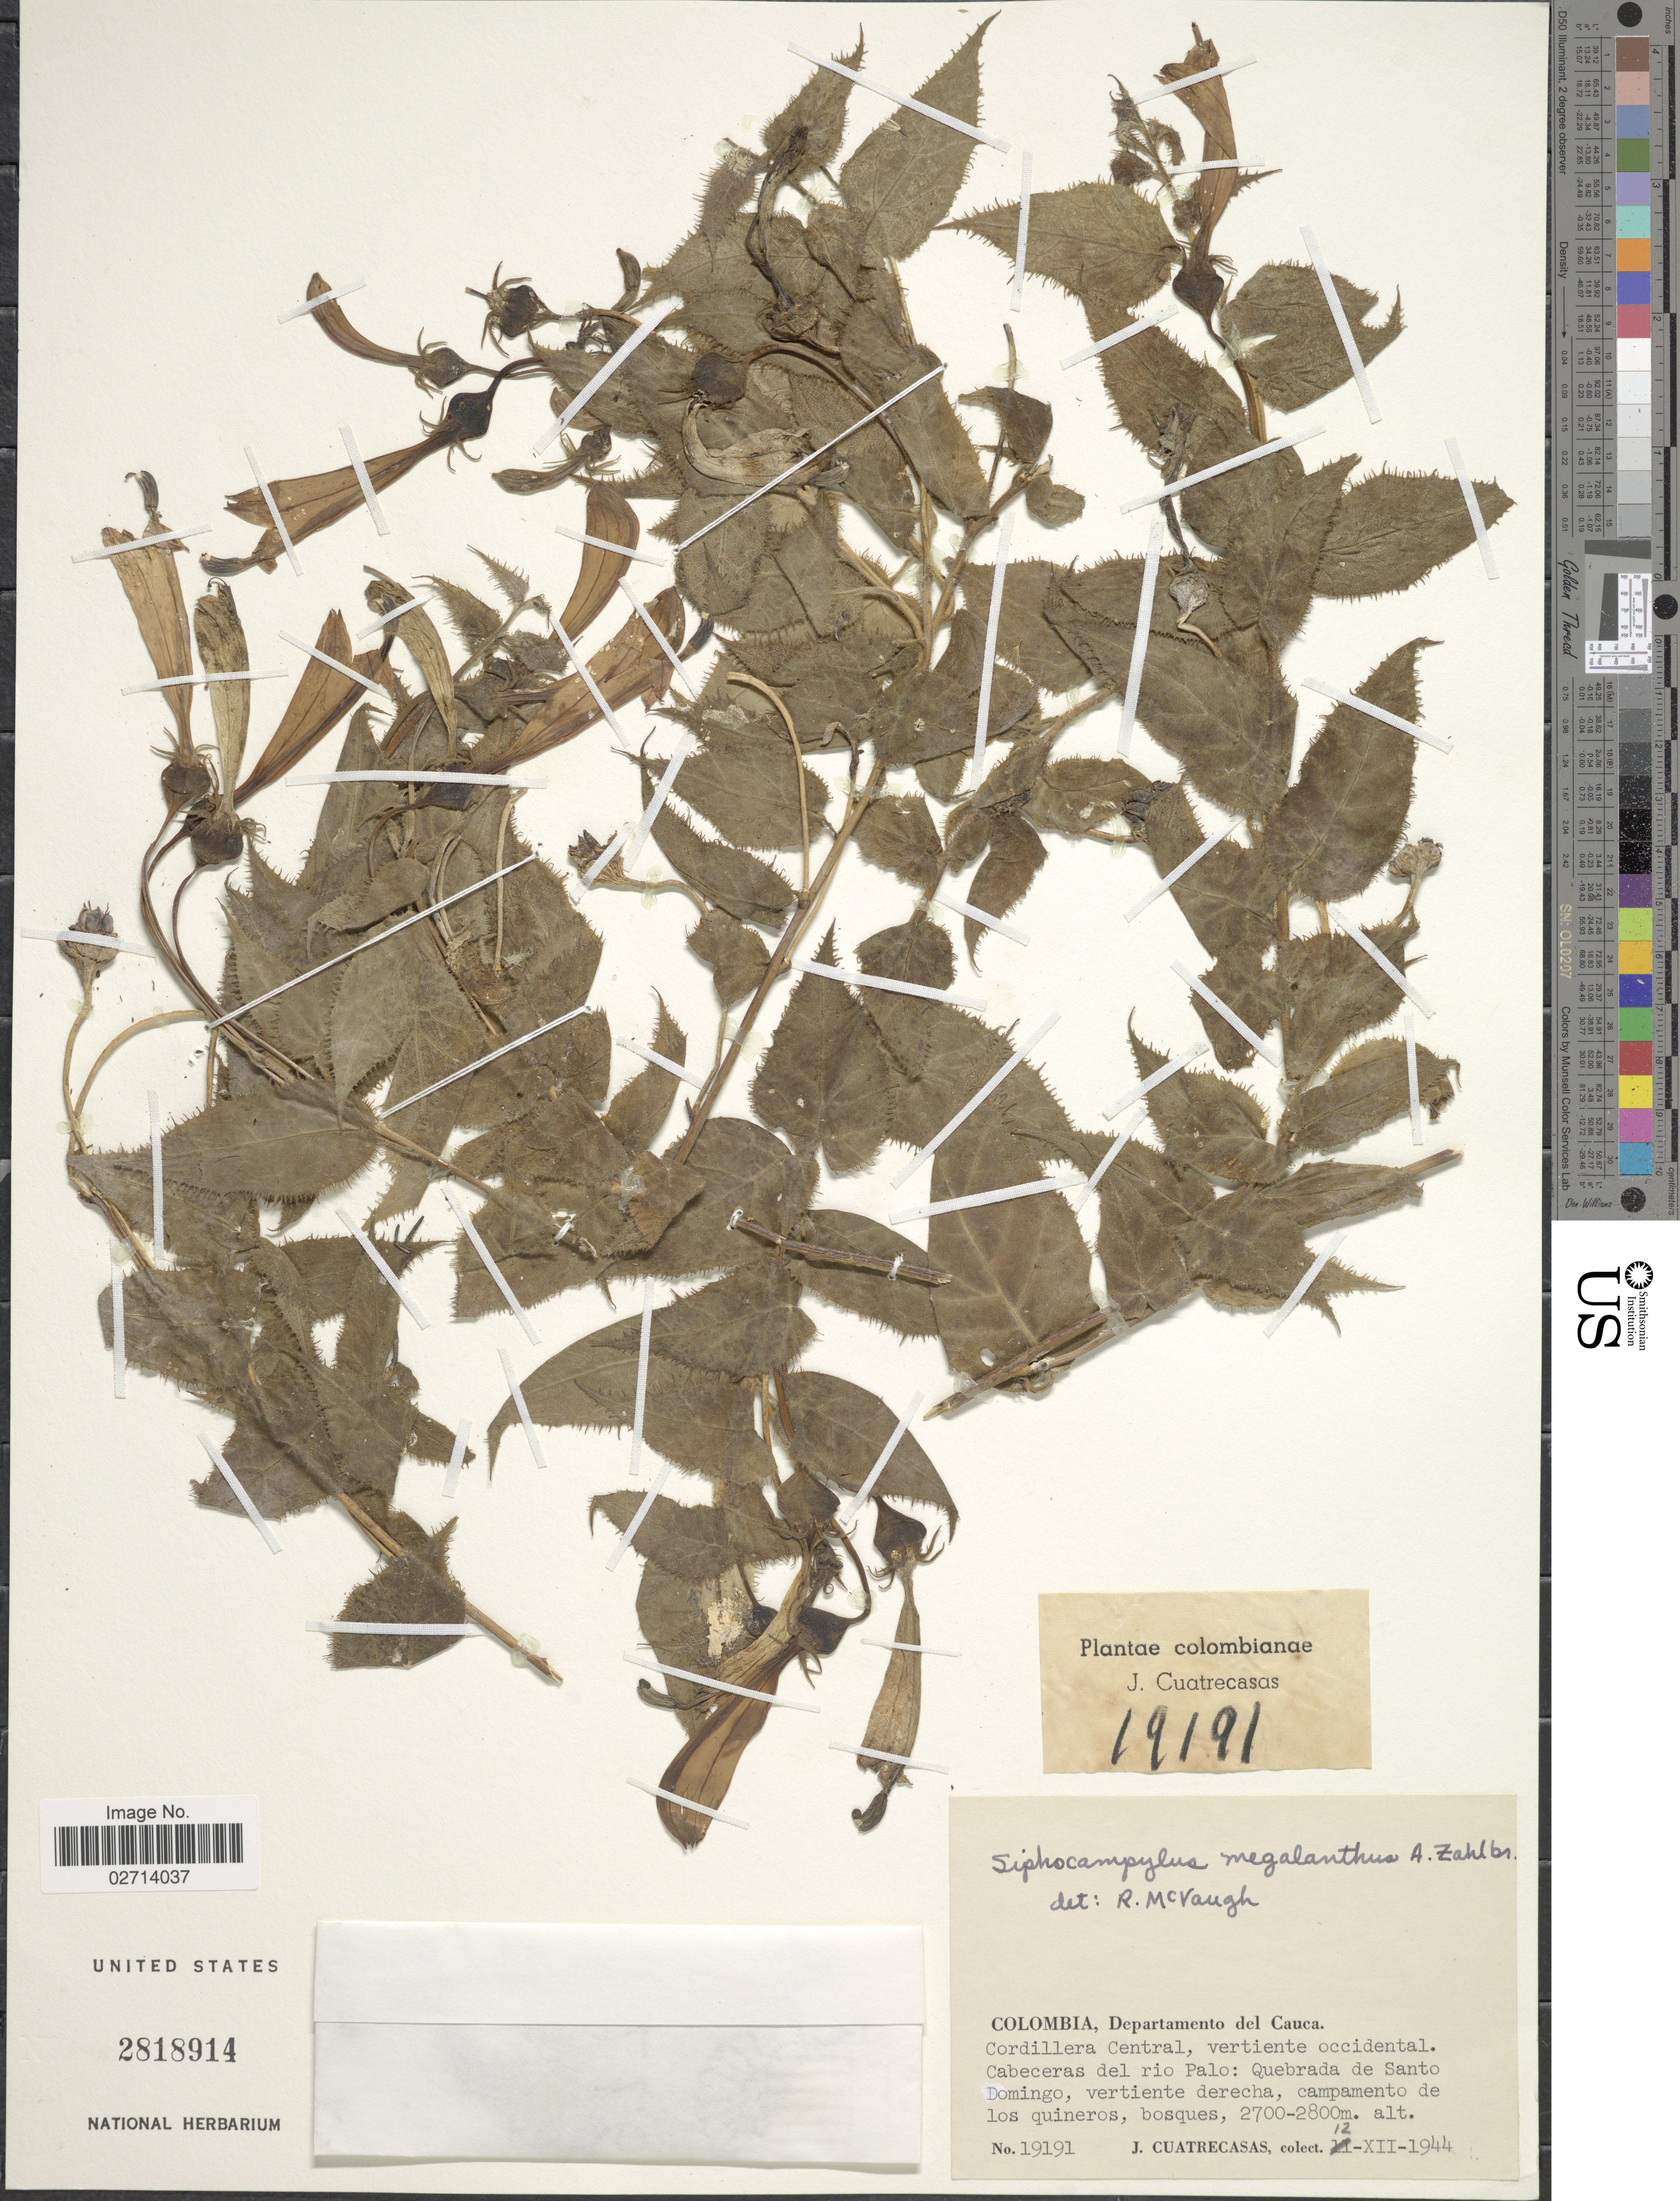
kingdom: Plantae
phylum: Tracheophyta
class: Magnoliopsida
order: Asterales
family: Campanulaceae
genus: Siphocampylus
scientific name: Siphocampylus megalanthus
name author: Zahlbr.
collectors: J. Cuatrecasas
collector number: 19191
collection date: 1944-12-12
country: Colombia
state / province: Cauca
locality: Cordillera Central, vertiente occidental. Cabeceras del rio Palo: Quebrada de Santo Domingo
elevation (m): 2700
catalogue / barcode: US 2818914